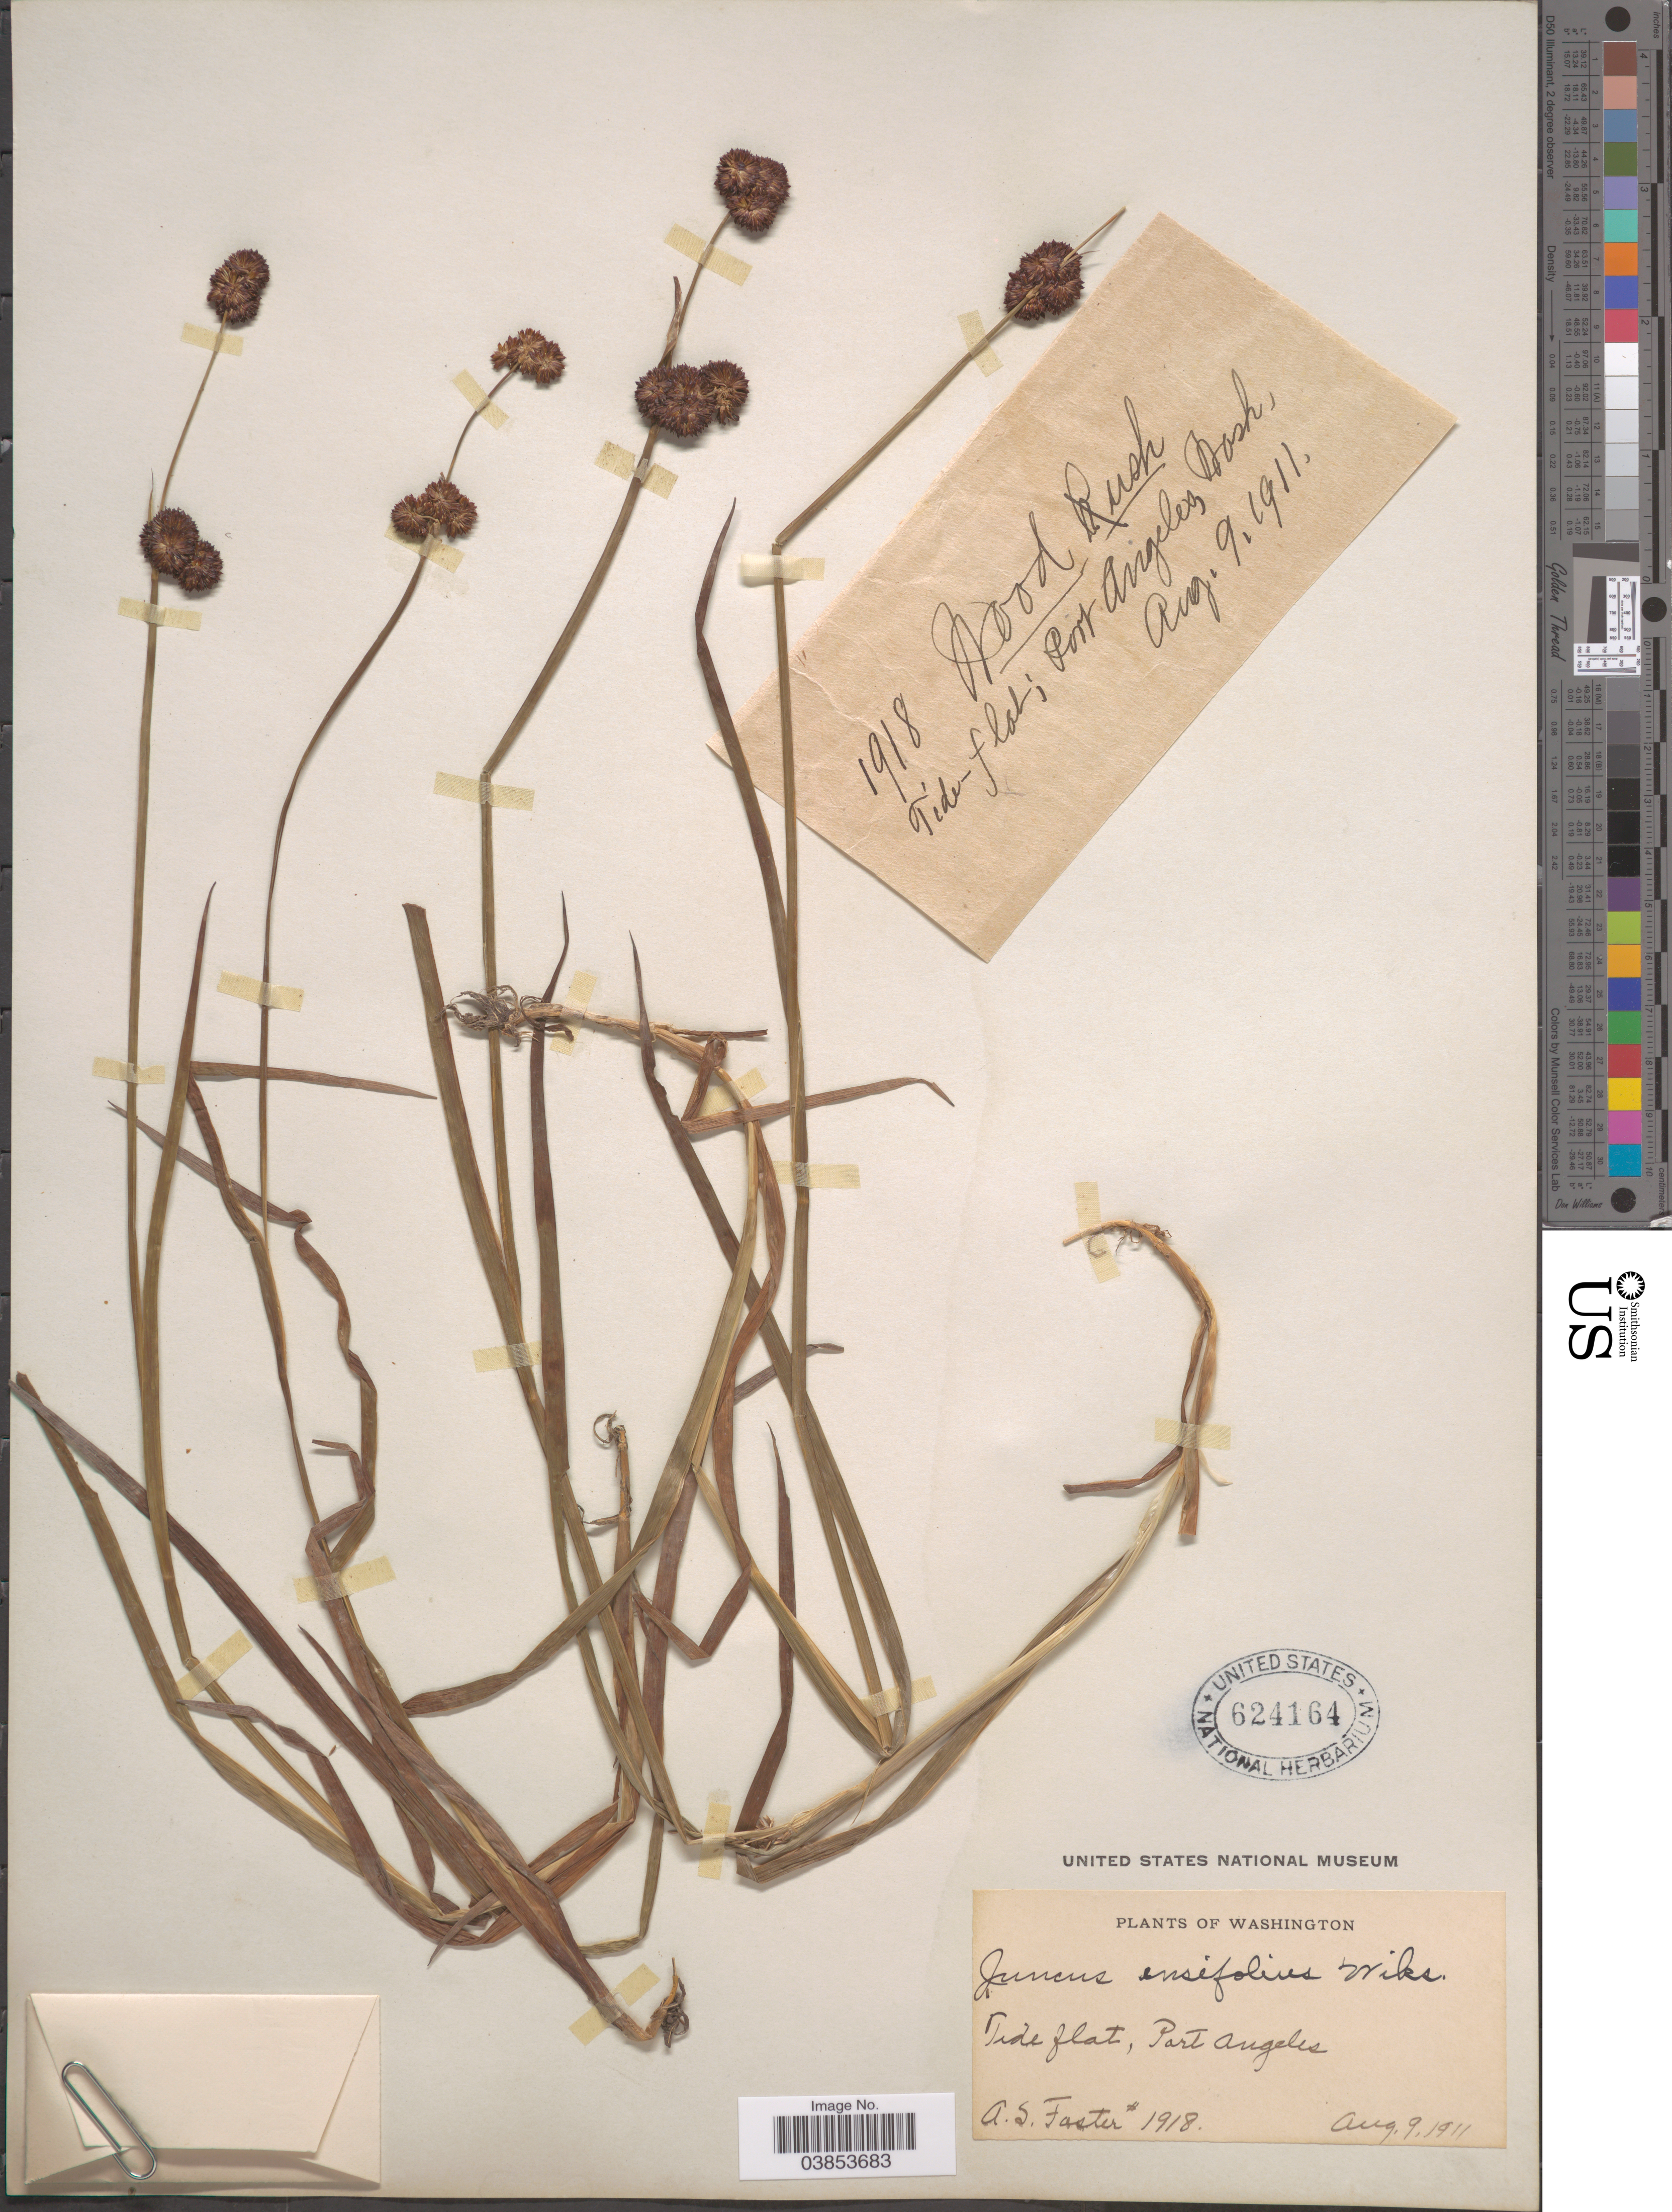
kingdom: Plantae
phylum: Tracheophyta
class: Liliopsida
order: Poales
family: Juncaceae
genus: Juncus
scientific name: Juncus ensifolius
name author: Wikstr.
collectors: A. S. Foster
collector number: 1918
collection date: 1911-08-09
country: United States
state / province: Washington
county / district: Clallam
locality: Tide flat, Port Angeles.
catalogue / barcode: US 624164